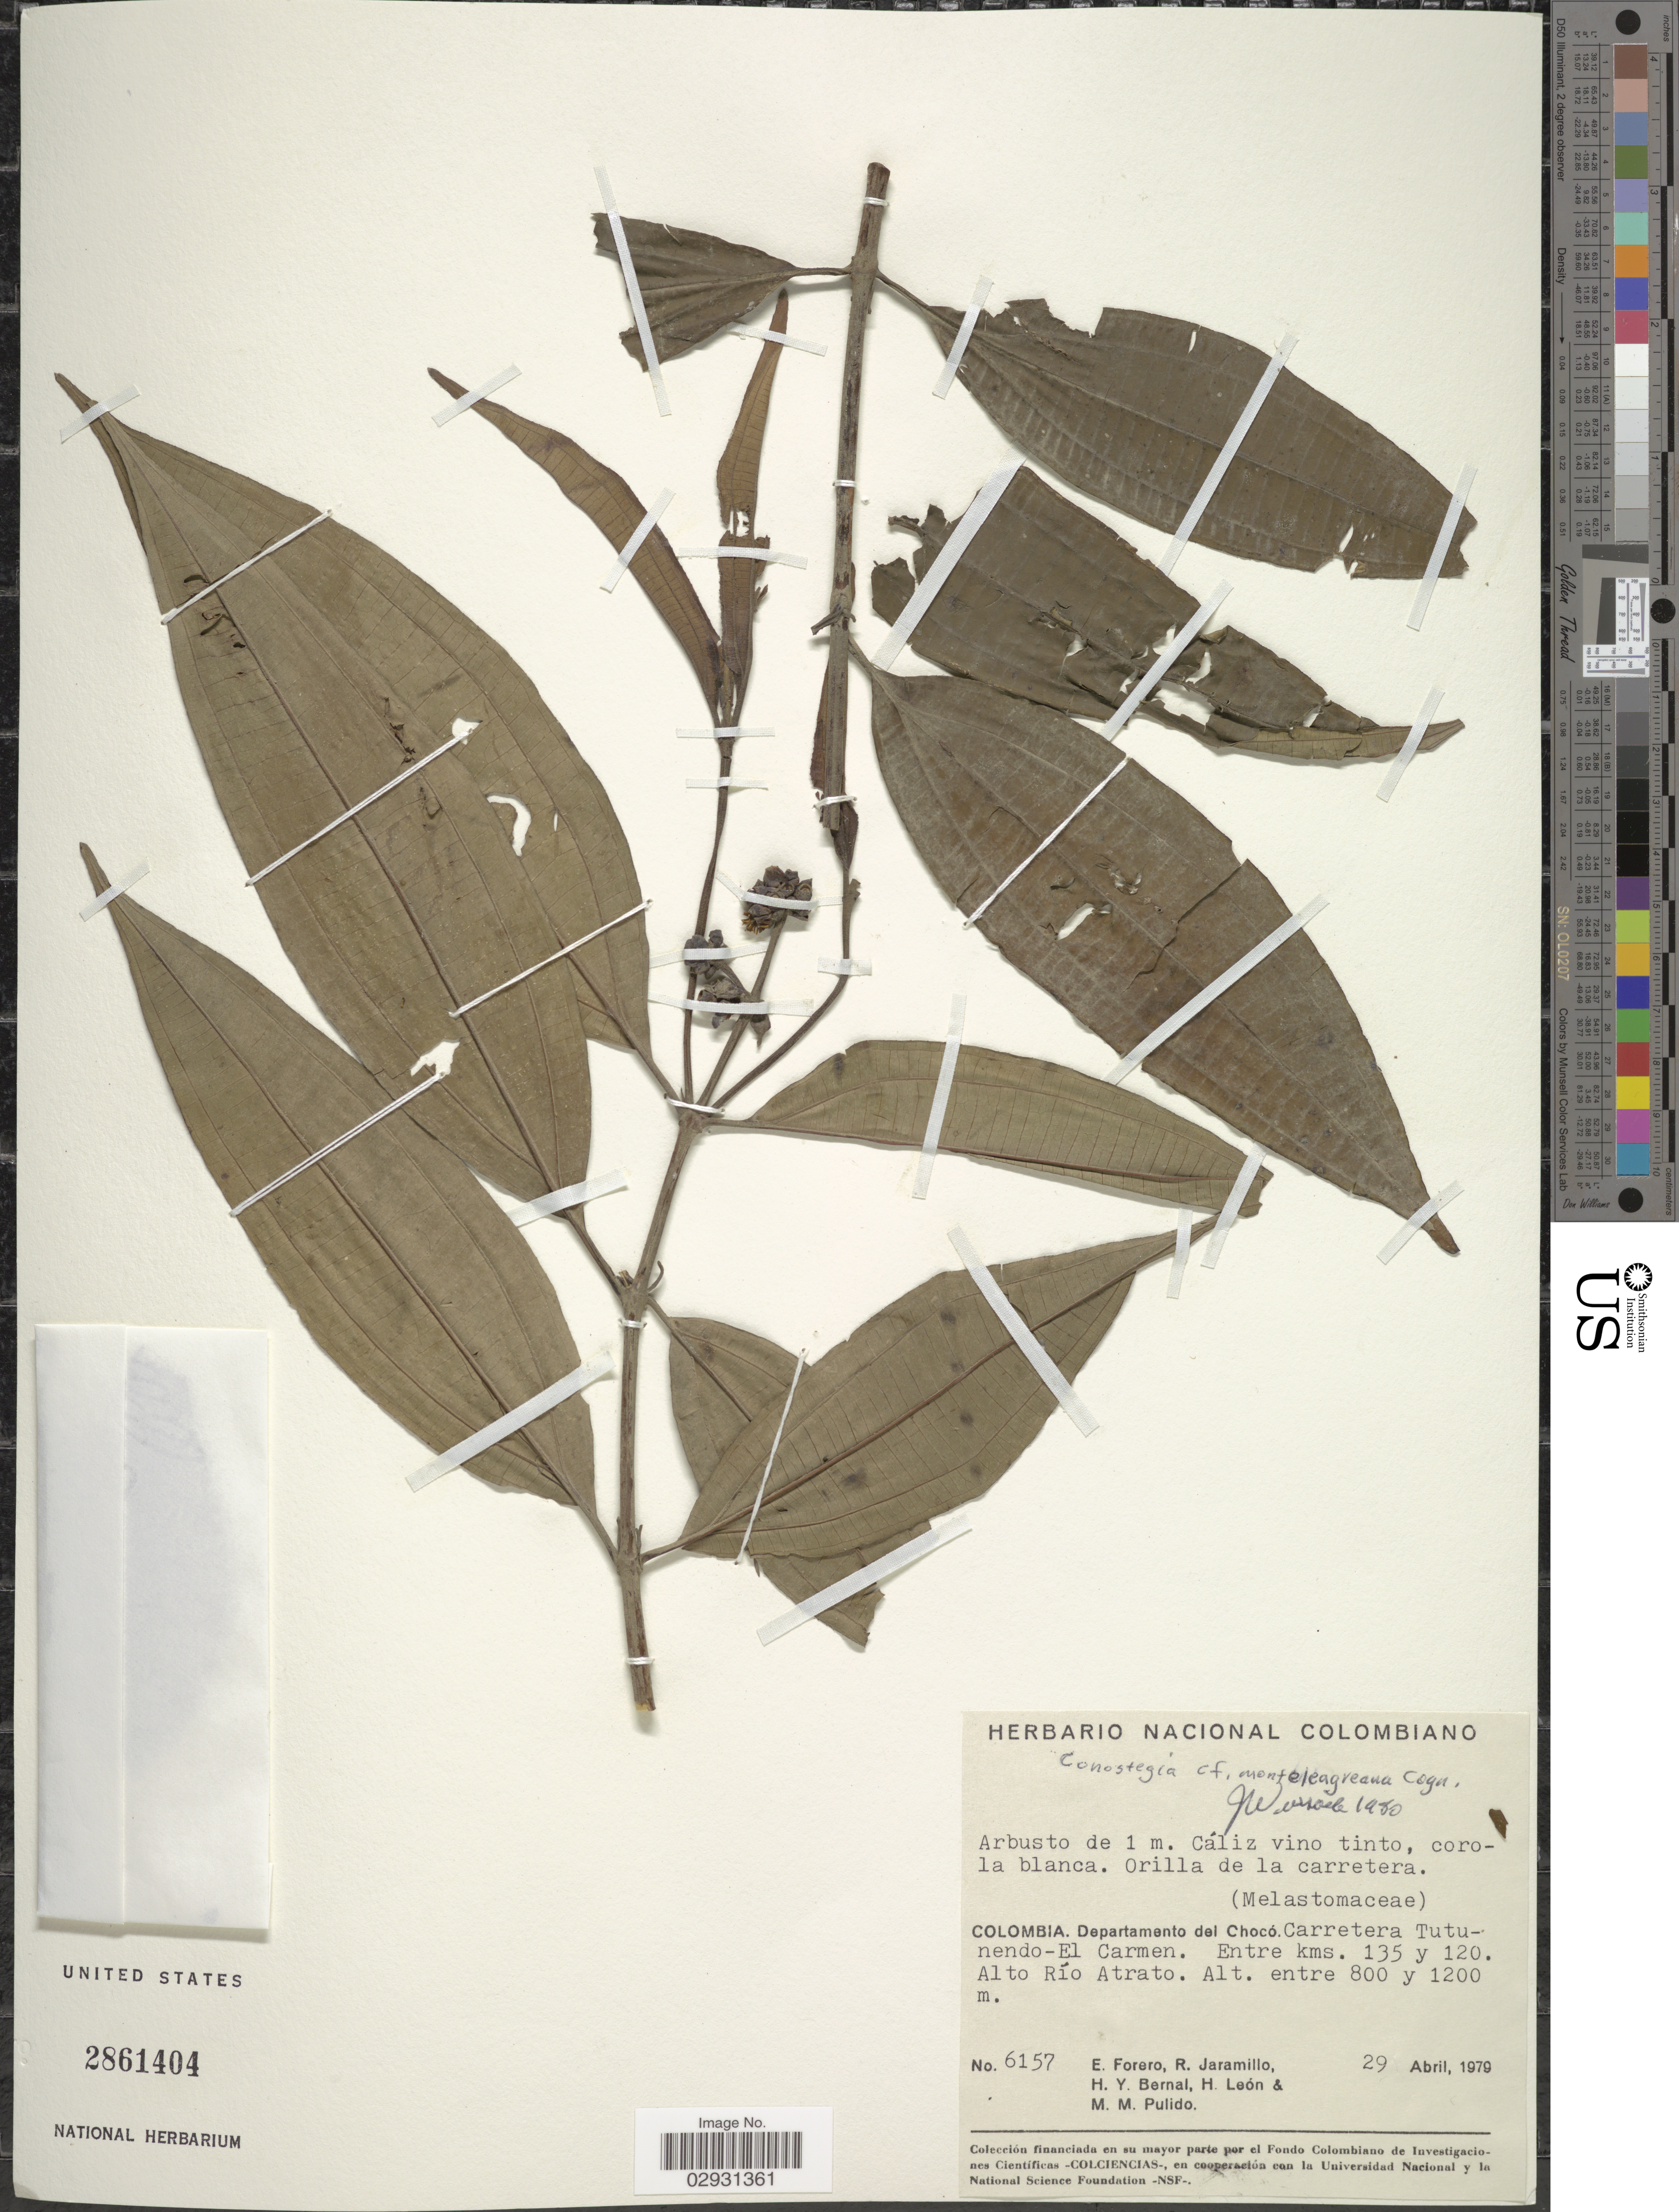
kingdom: Plantae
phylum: Tracheophyta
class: Magnoliopsida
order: Myrtales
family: Melastomataceae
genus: Conostegia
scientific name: Conostegia monteleagrana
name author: Cogn.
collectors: E. Forero, R. Jaramillo, H. Y. Bernal, H. León & M. Pulido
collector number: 6157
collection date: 1979-04-29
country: Colombia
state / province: Chocó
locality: Departamento del Chocó. Carretera Tutunendo-El Carmen. Entre kms. 135 y 120. Alto Río Atrato.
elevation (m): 800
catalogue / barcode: US 2861404